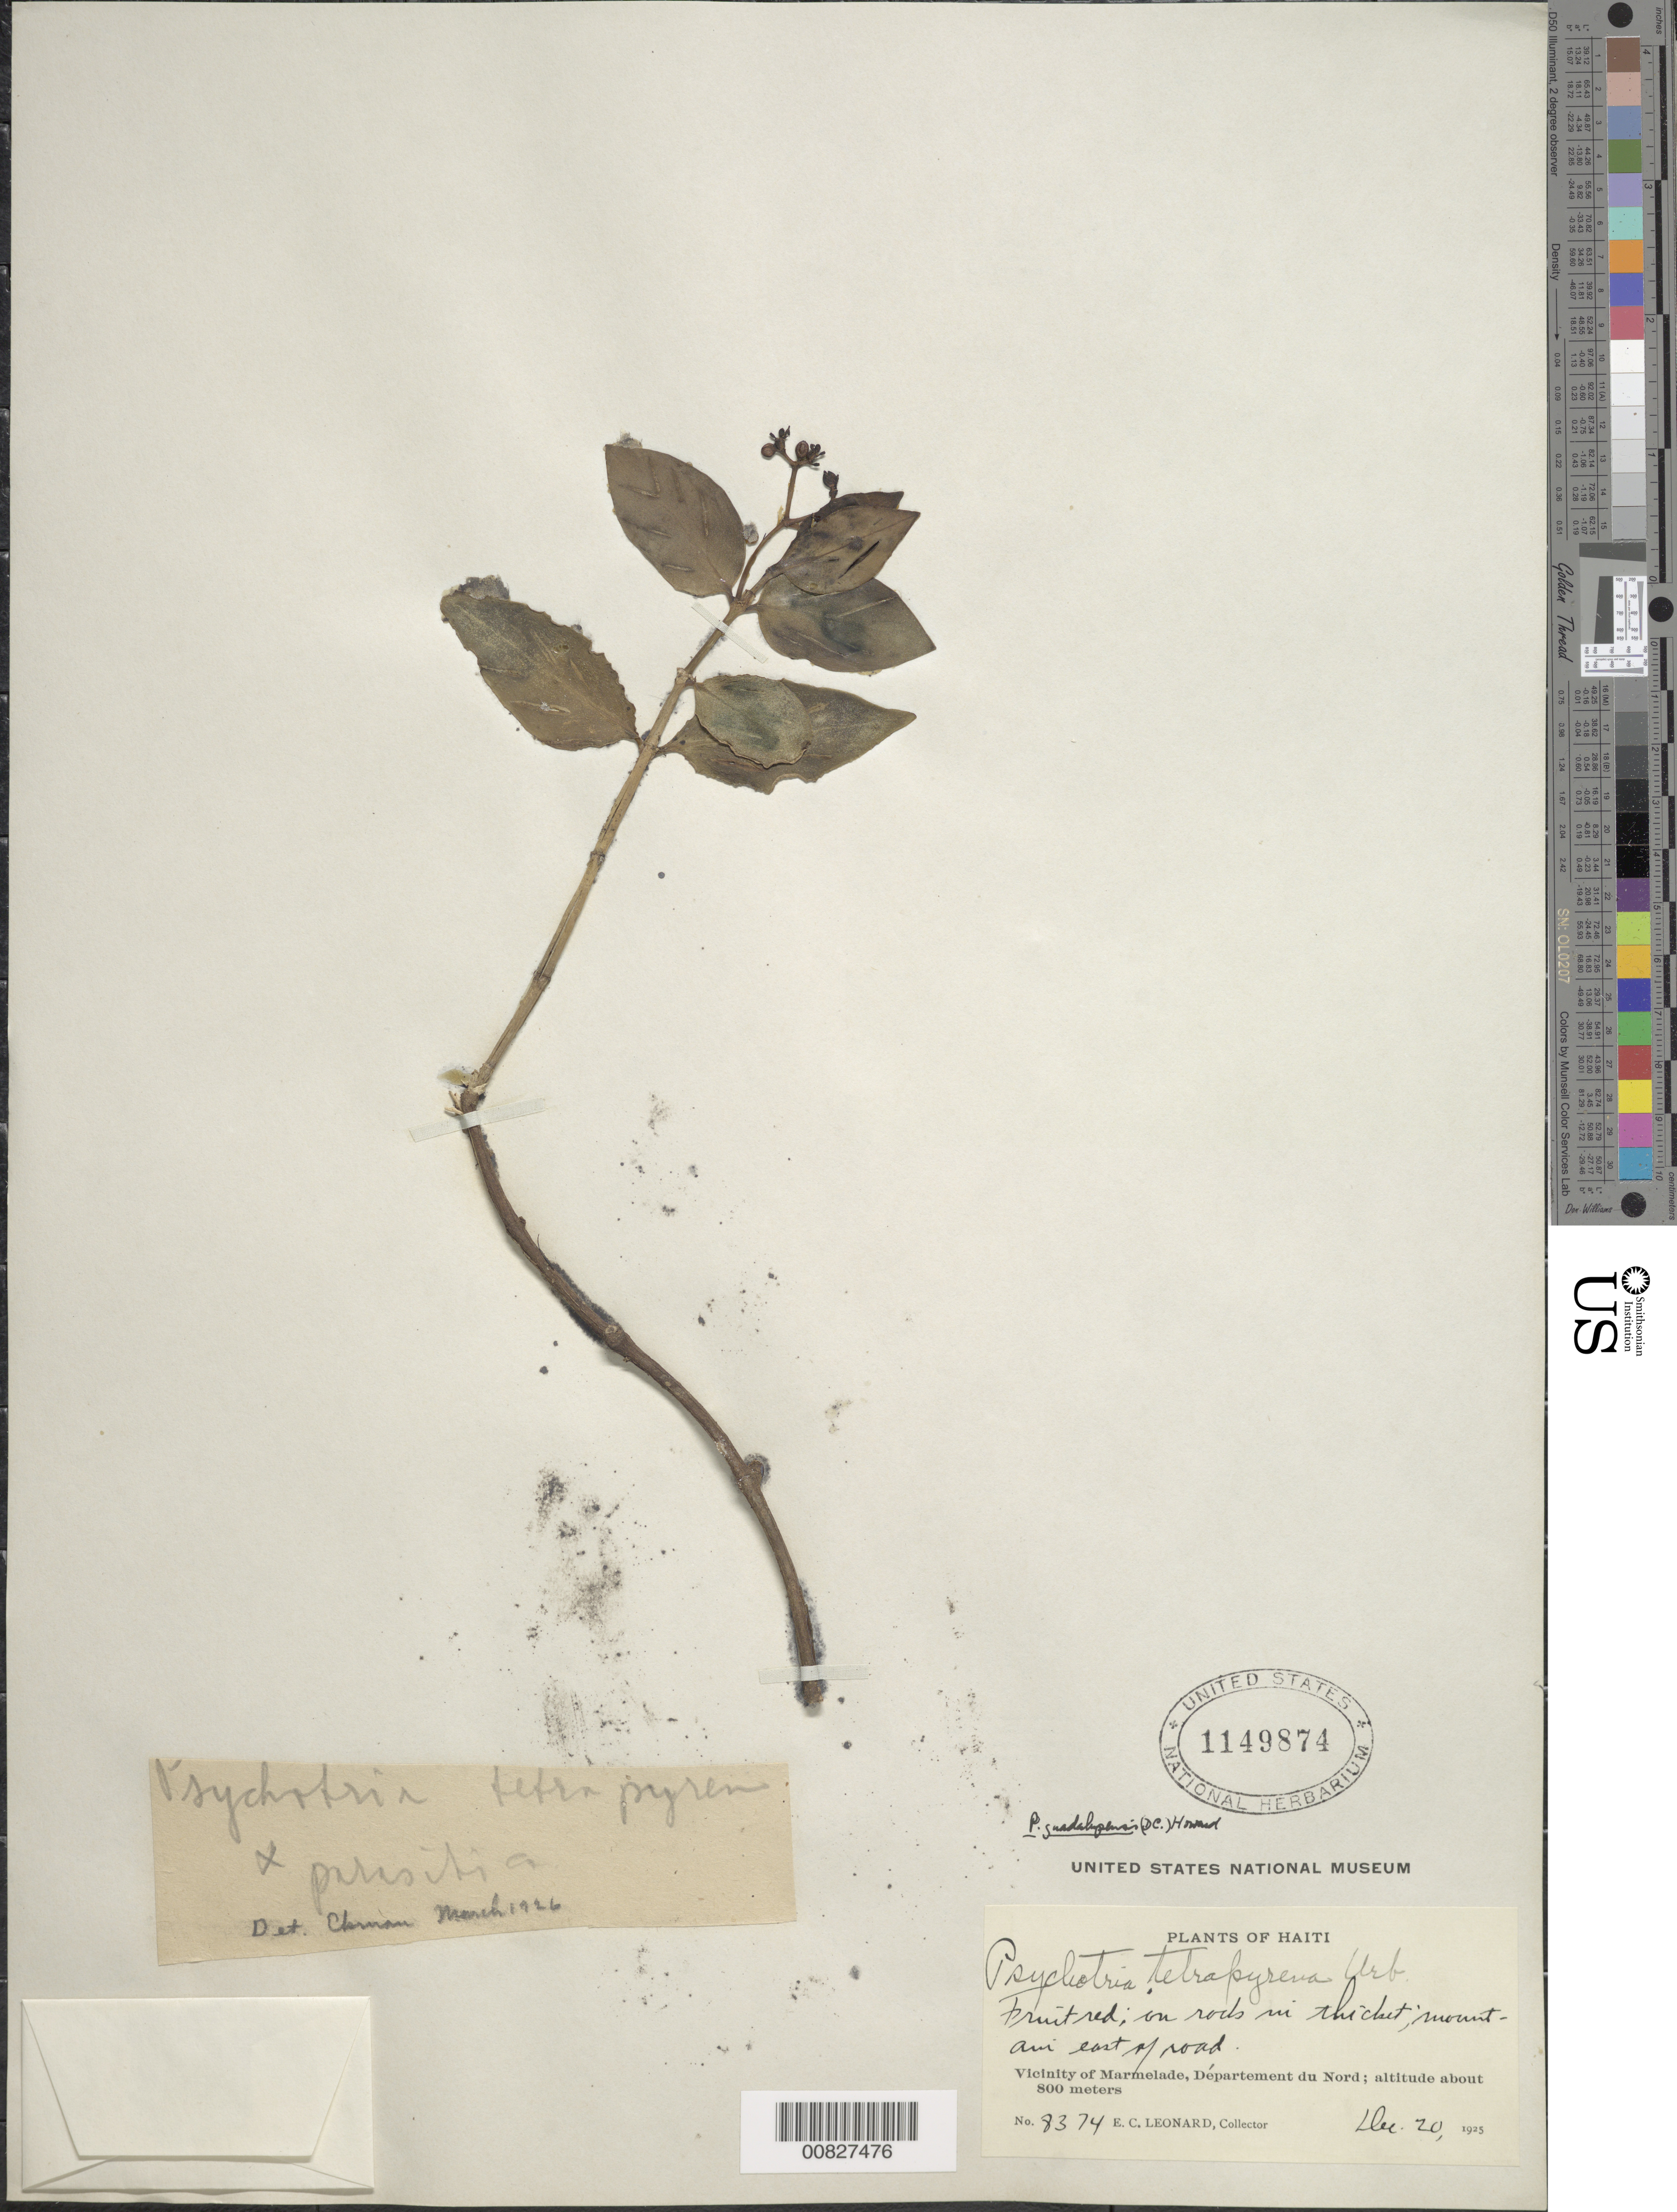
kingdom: Plantae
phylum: Tracheophyta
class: Magnoliopsida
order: Gentianales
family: Rubiaceae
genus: Notopleura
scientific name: Notopleura guadalupensis subsp. tetrapyrena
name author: (Urb.) C.M. Taylor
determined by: Nicolson, Dan H.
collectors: E. C. Leonard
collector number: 8374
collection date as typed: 20 Dec 1925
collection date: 1925-12-20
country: Haiti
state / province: Nord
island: Hispaniola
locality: Vicinity of Marmelade, mountain E of road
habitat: On rocks in thicket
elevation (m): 800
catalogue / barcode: US 1149874